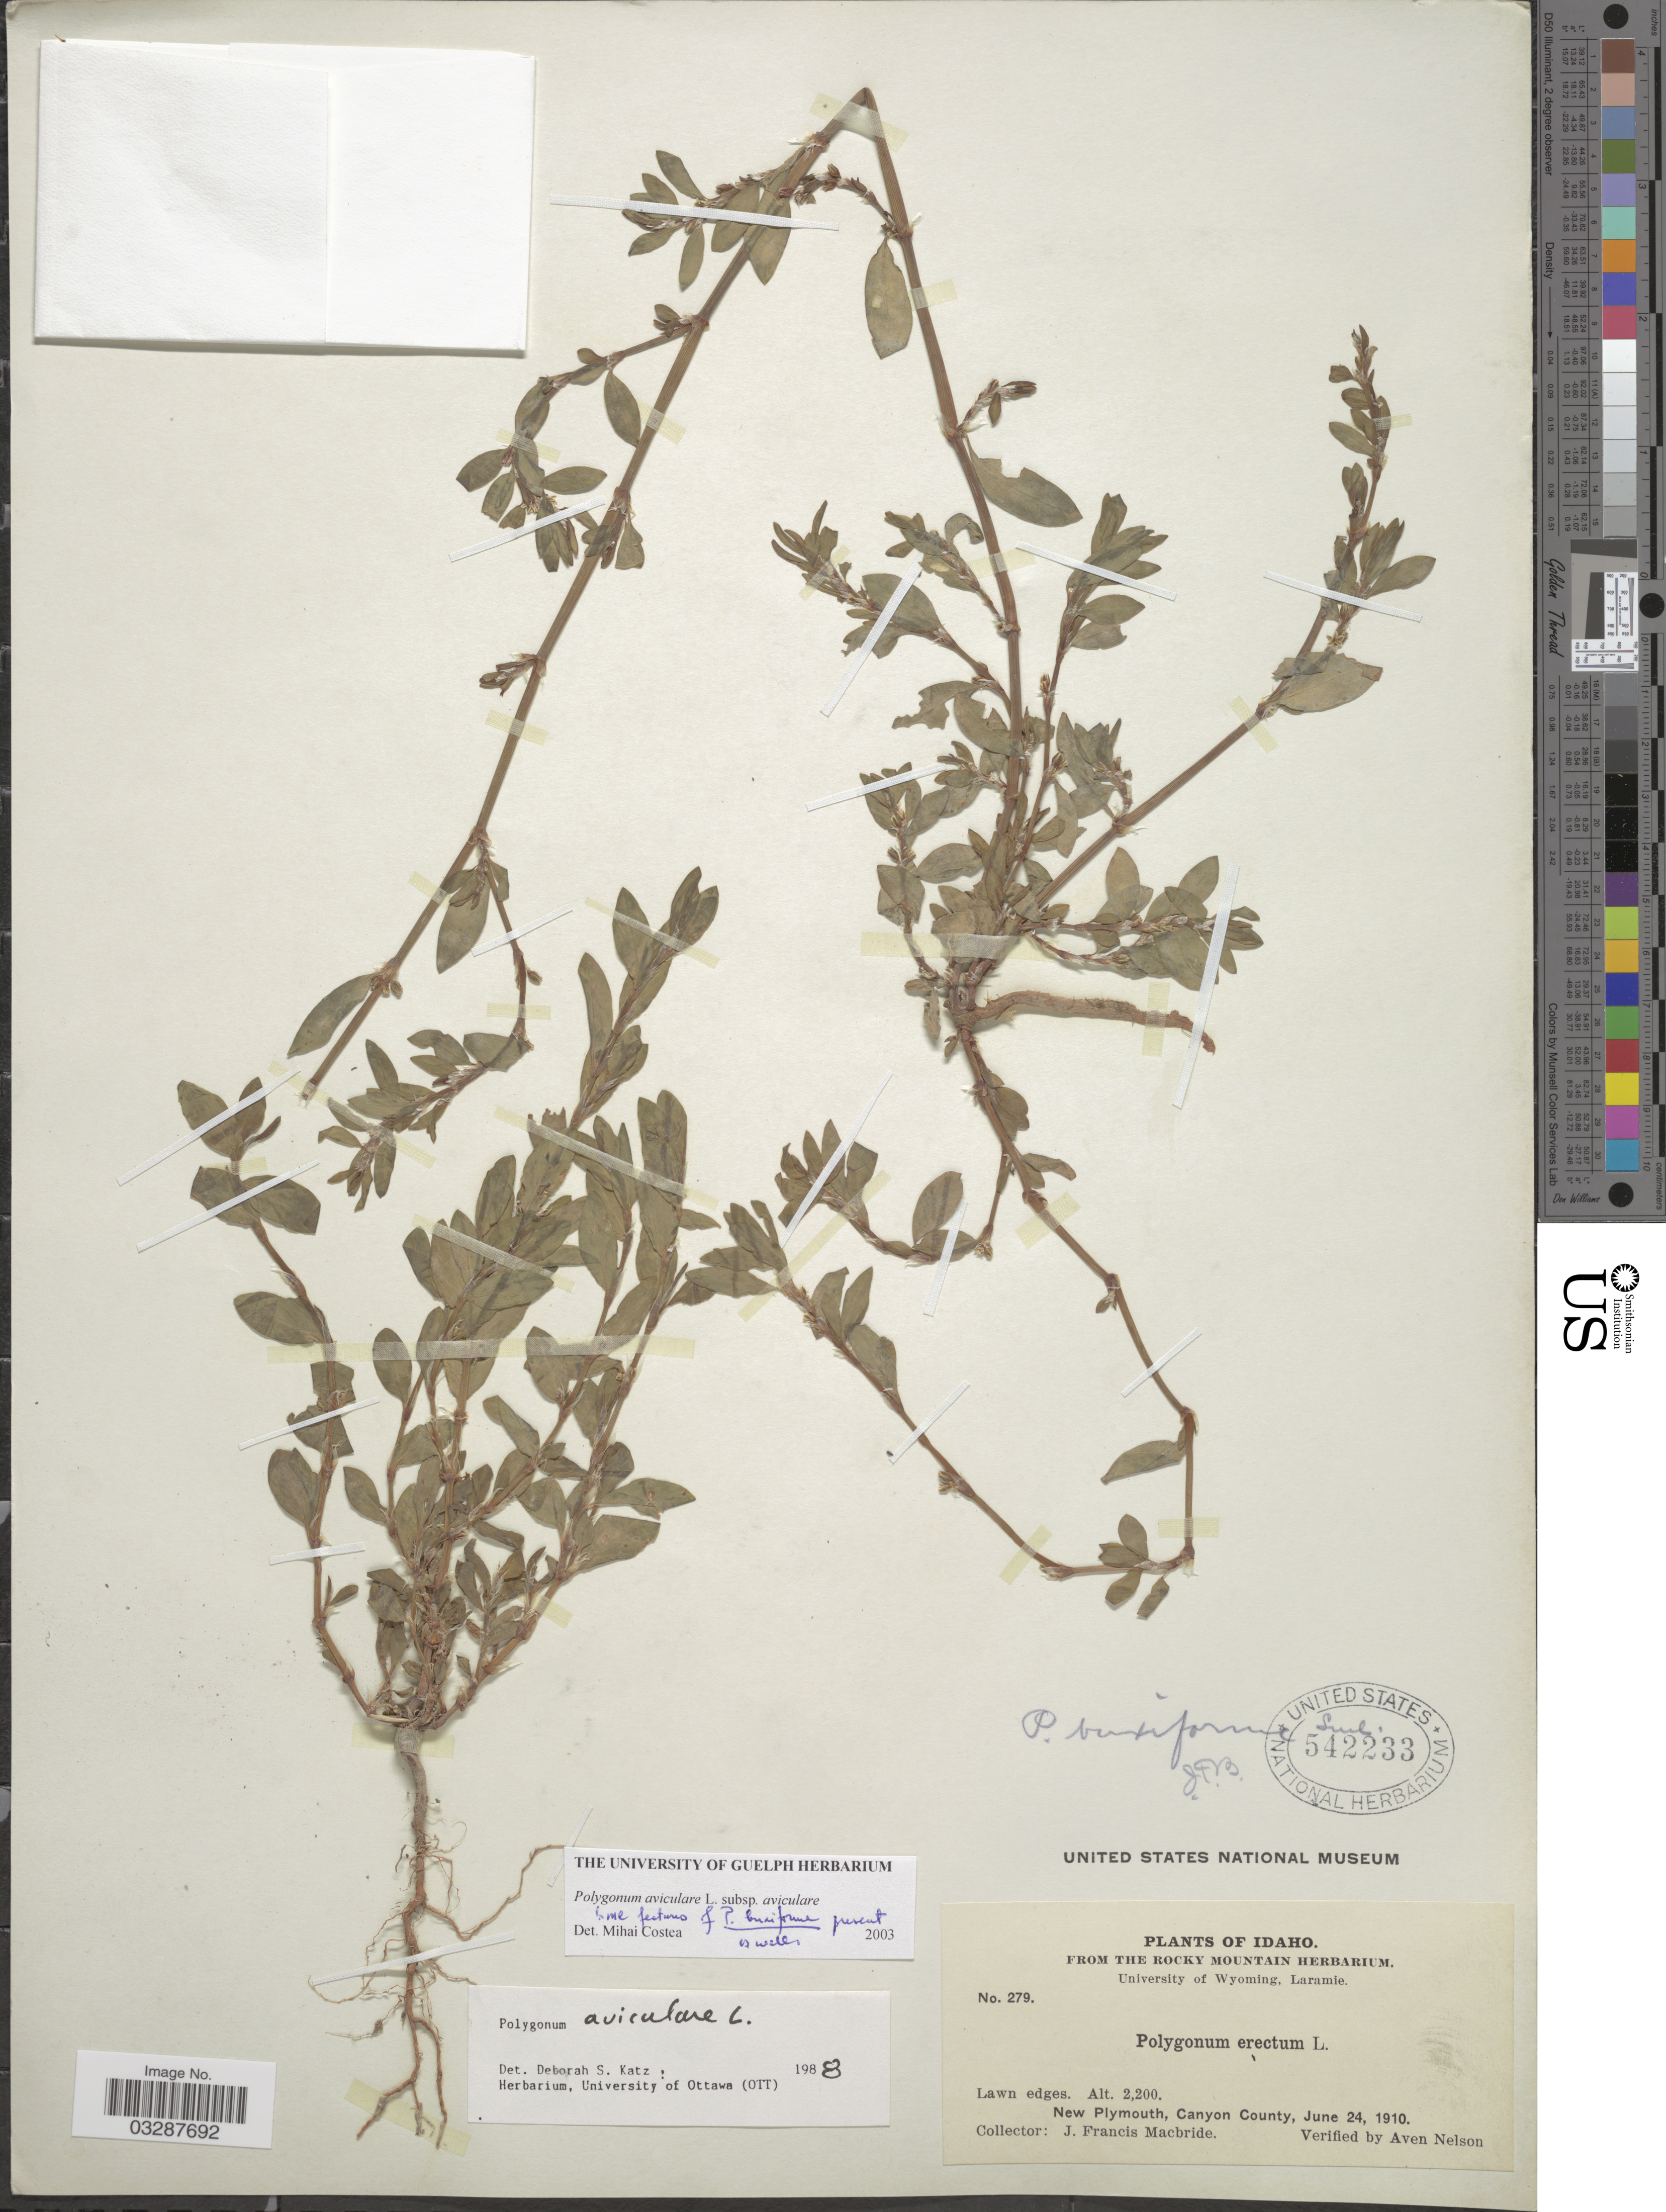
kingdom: Plantae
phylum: Tracheophyta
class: Magnoliopsida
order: Caryophyllales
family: Polygonaceae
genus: Polygonum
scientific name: Polygonum aviculare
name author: L.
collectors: J. F. Macbride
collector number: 279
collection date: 1910-06-24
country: United States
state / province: Idaho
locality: Lawn edges. New Plymouth, Canyon County.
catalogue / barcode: US 542233